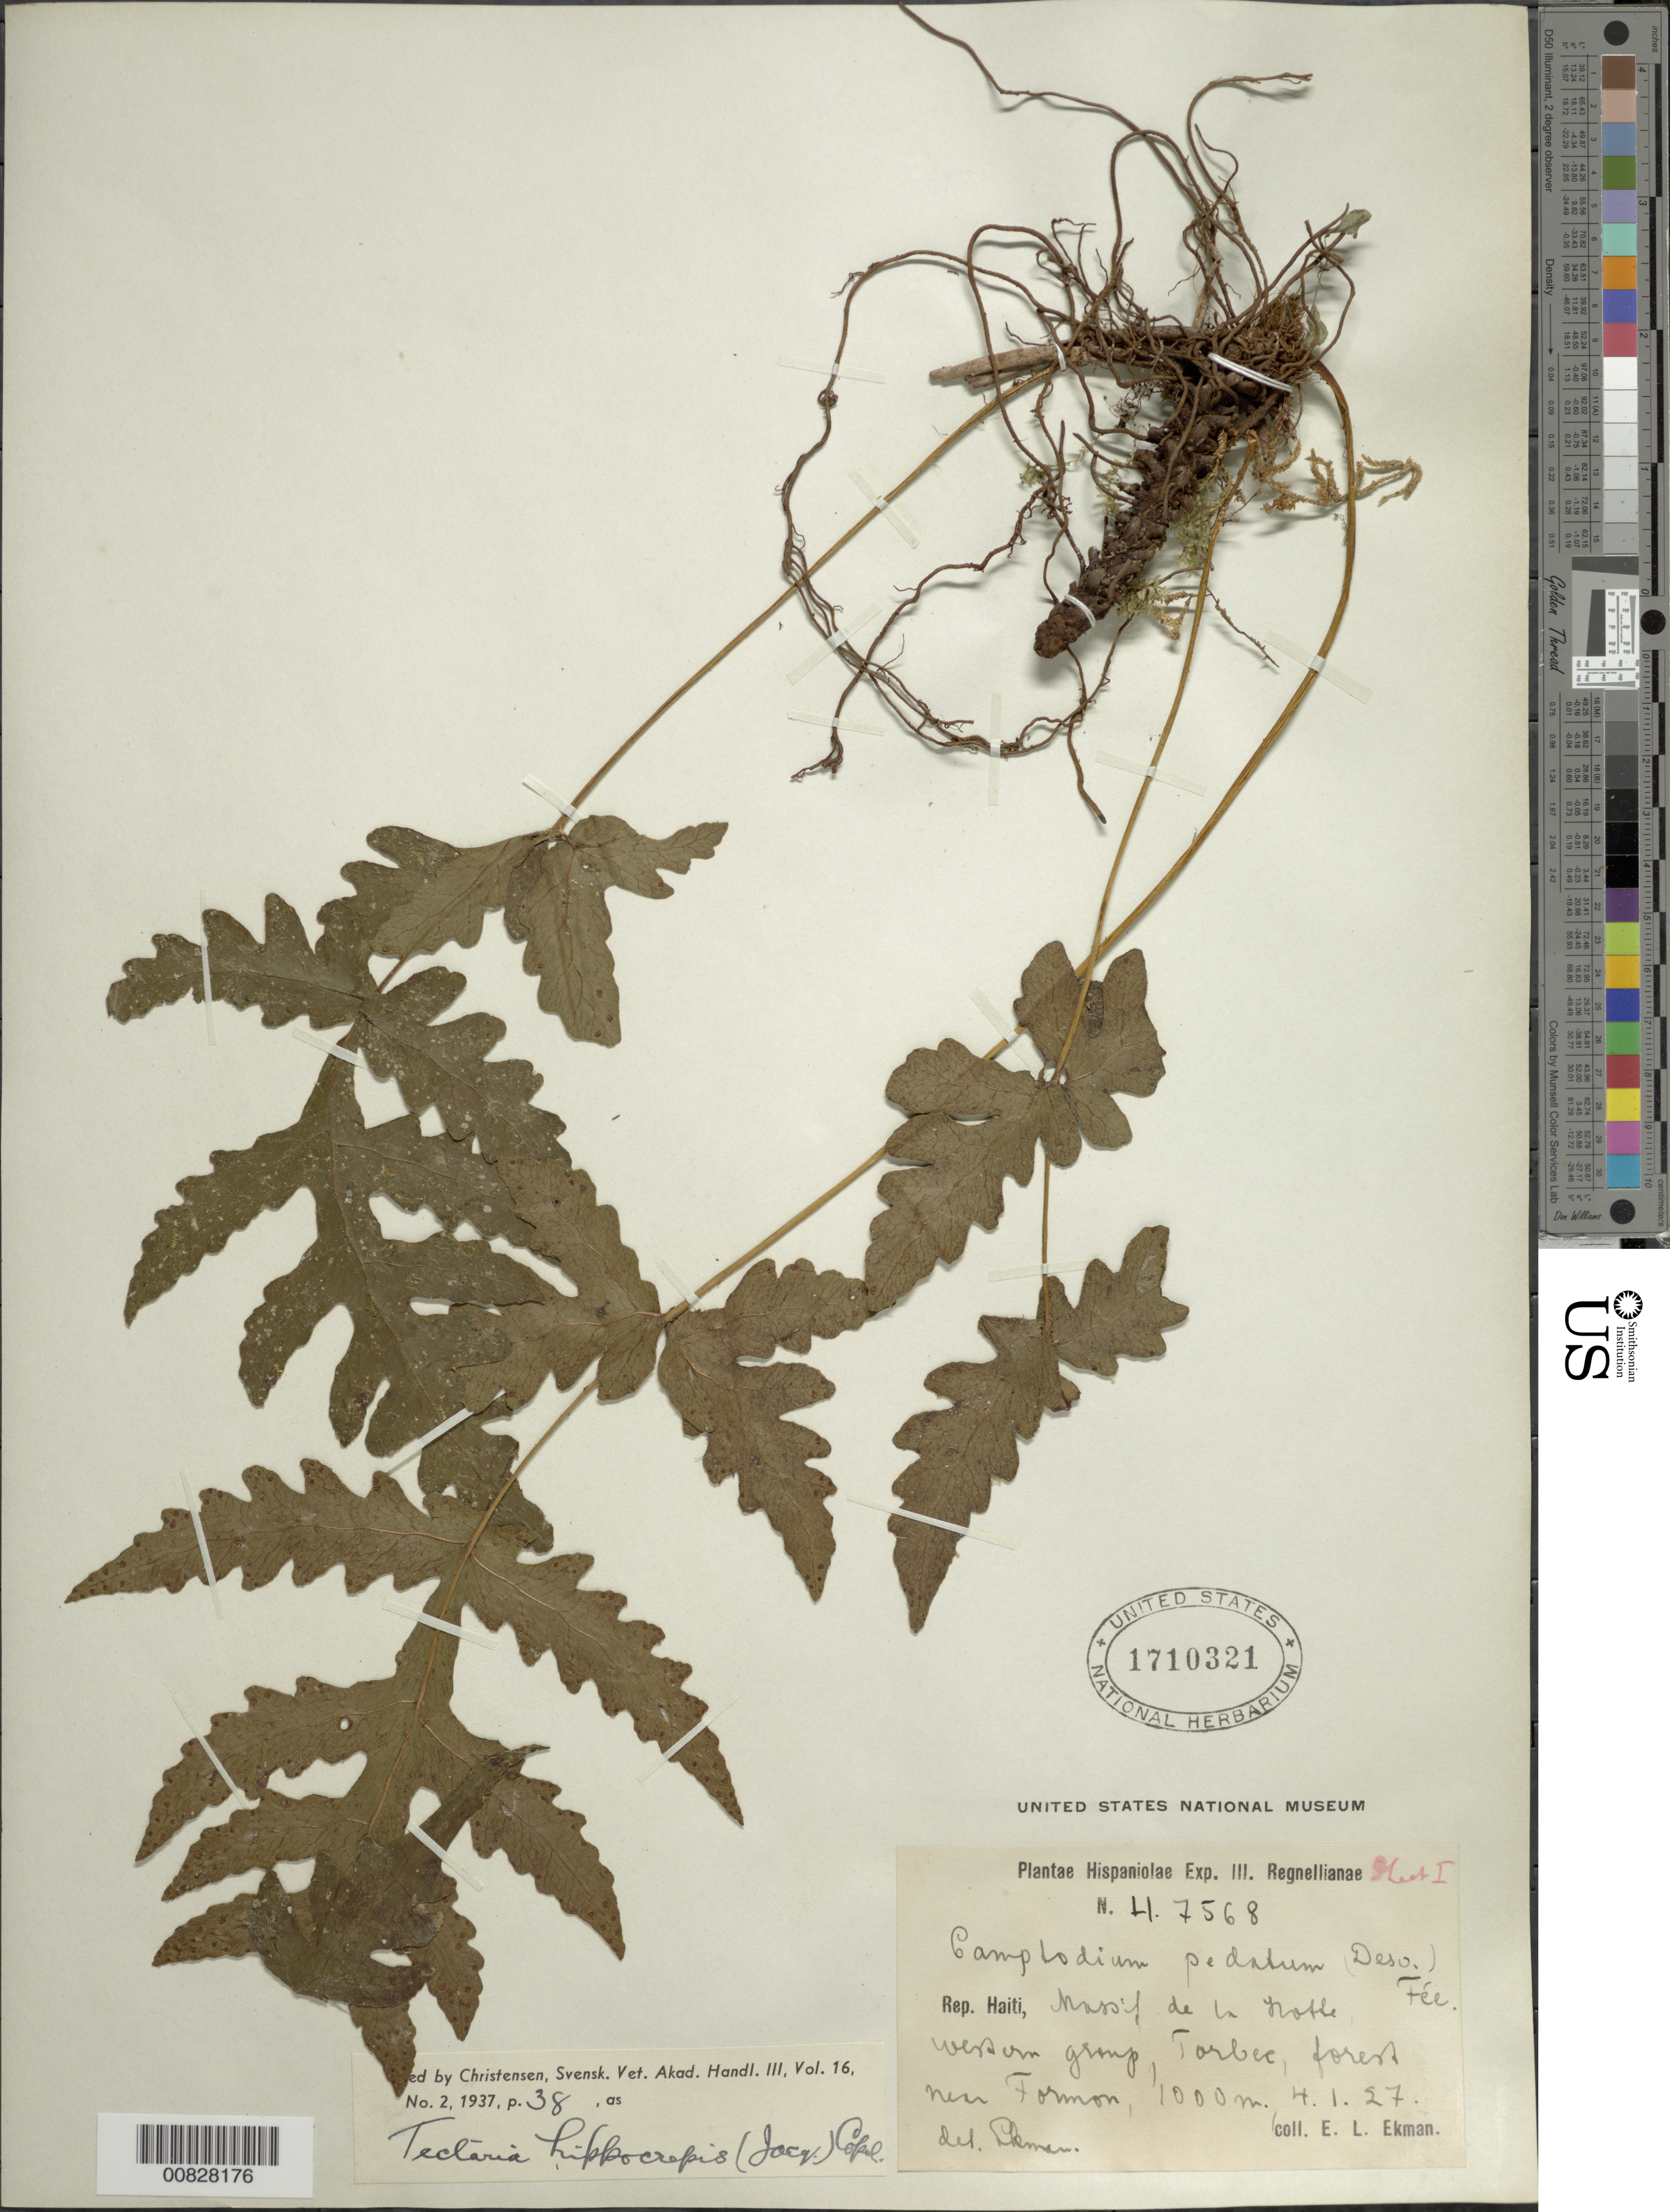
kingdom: Plantae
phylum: Tracheophyta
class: Polypodiopsida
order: Polypodiales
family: Tectariaceae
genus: Tectaria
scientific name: Tectaria cicutaria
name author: (L.) Copel.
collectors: E. L. Ekman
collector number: H 7568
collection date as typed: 04 Jan 1927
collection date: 1927-01-04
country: Haiti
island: Hispaniola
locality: Massif de la Hotte, western group, Torbec, near Formon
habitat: Forest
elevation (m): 1000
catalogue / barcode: US 1710321